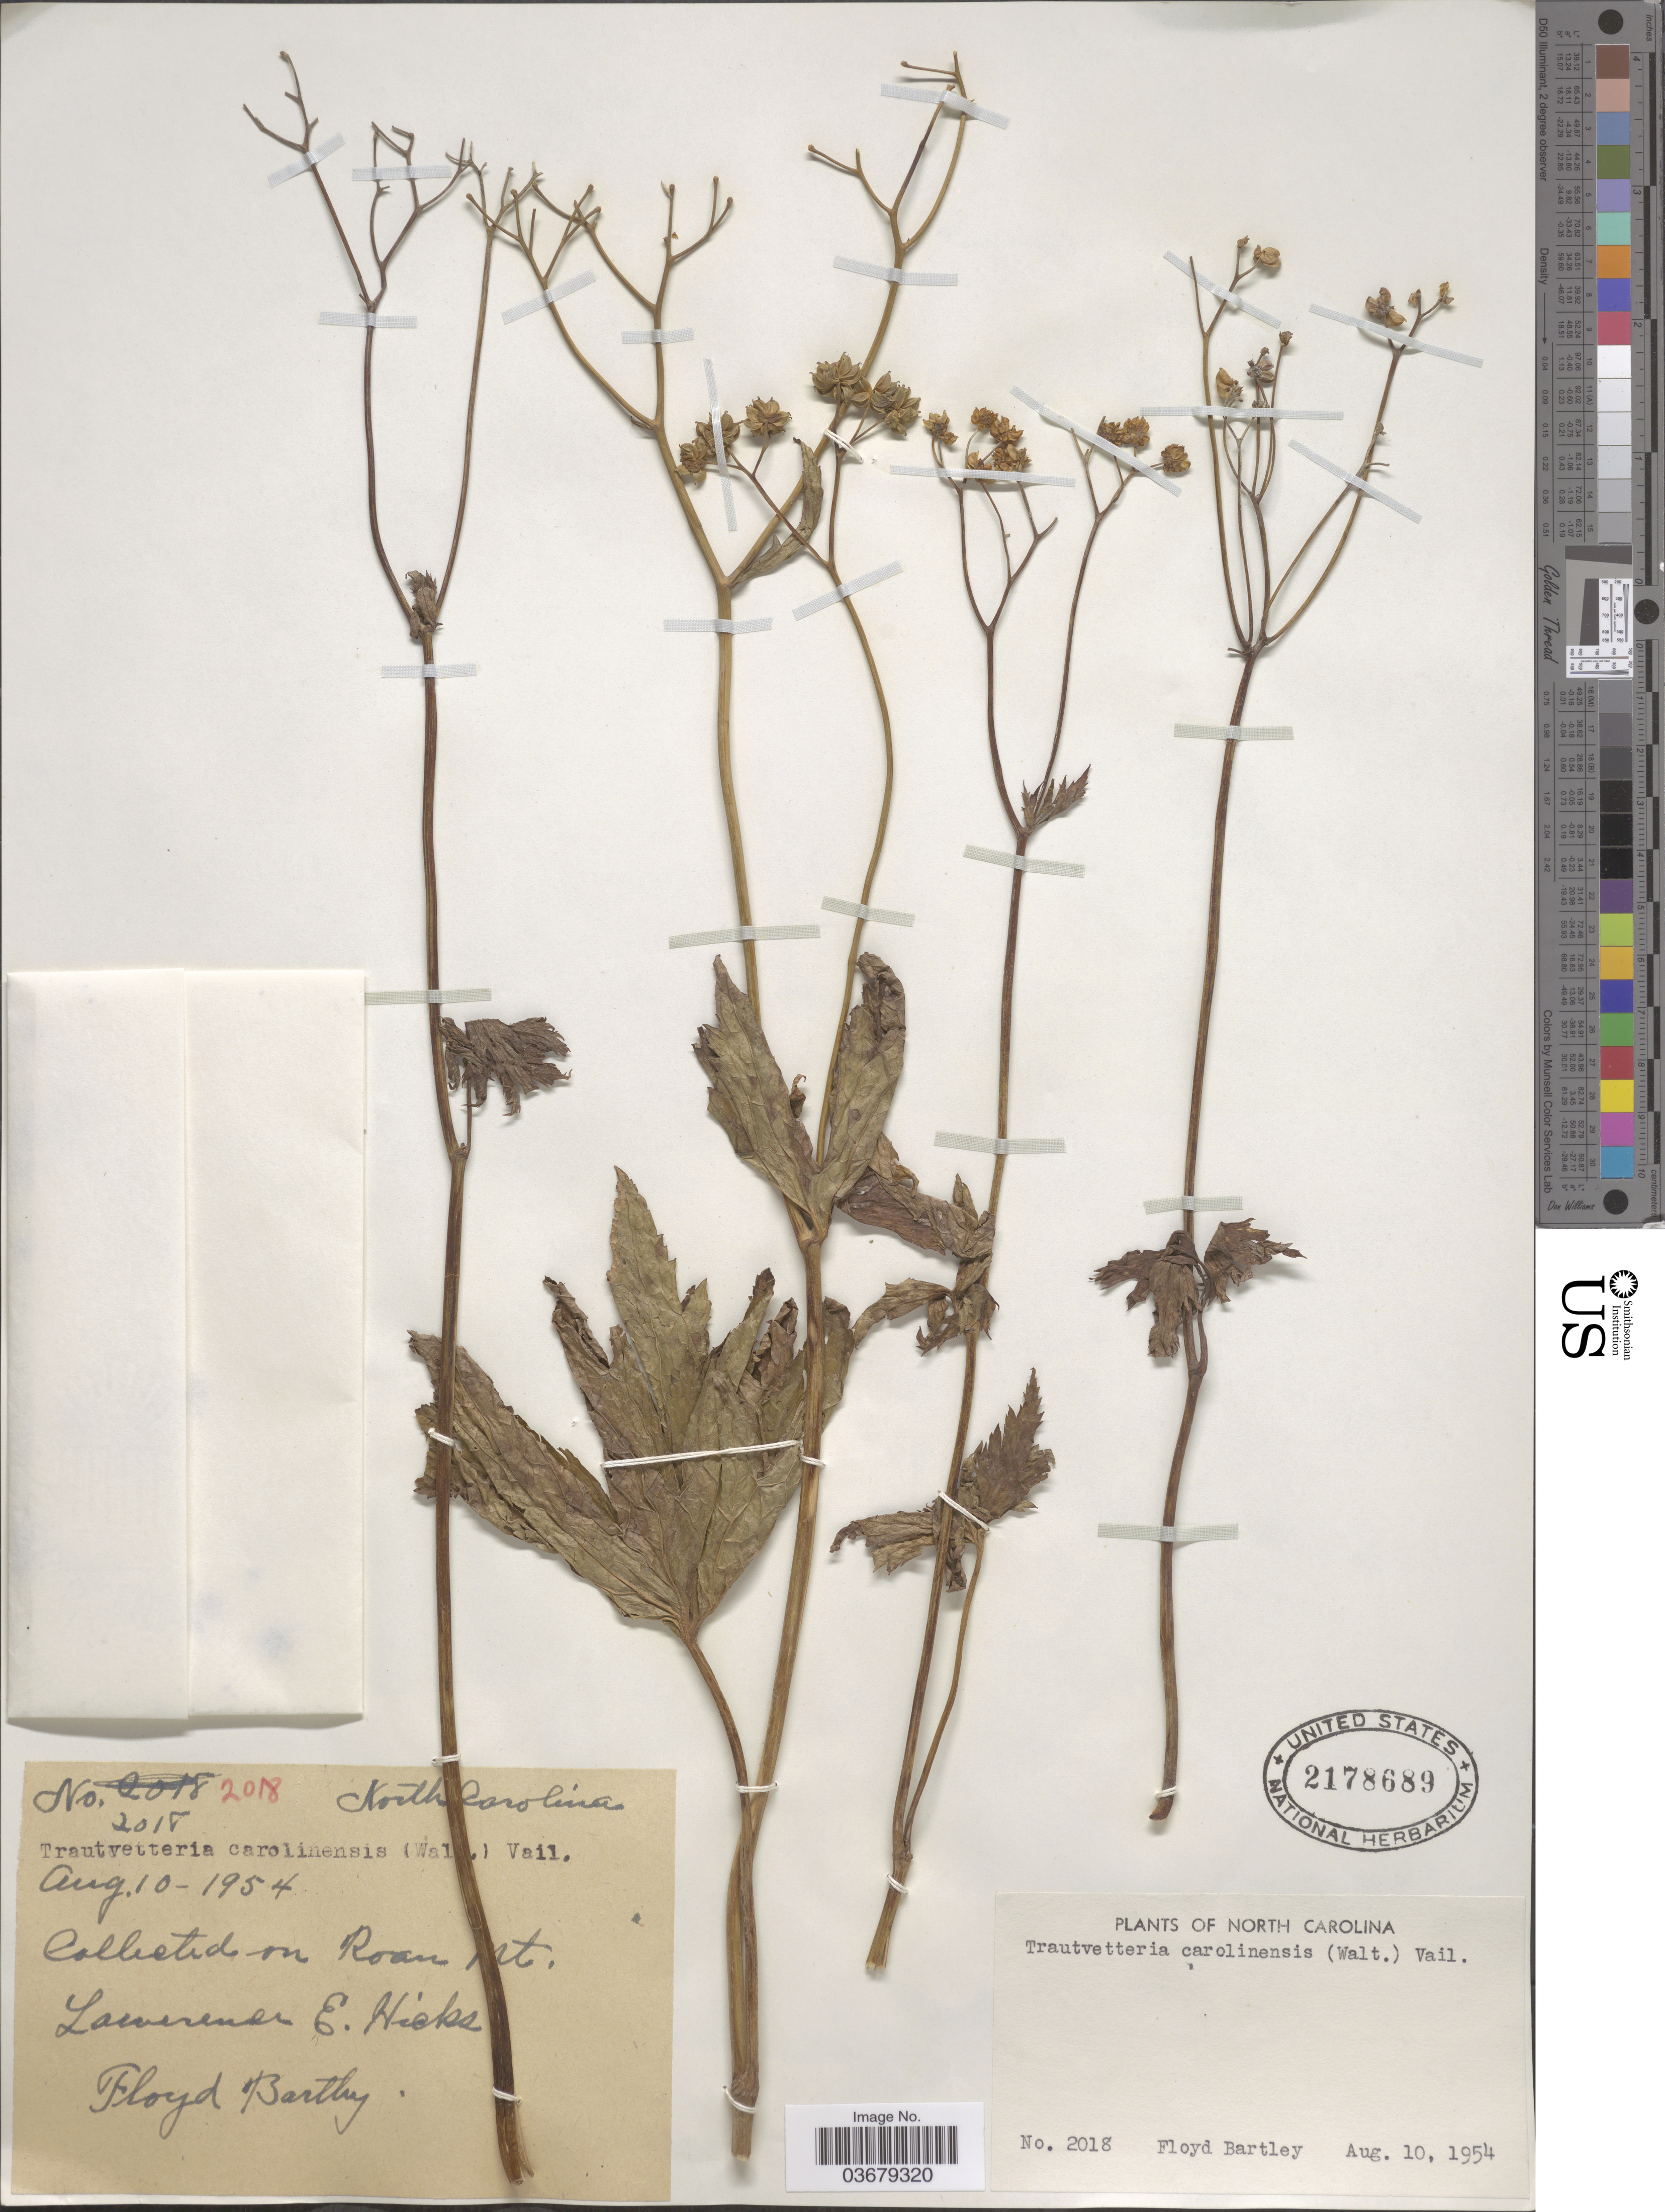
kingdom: Plantae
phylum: Tracheophyta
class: Magnoliopsida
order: Ranunculales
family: Ranunculaceae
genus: Trautvetteria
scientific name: Trautvetteria caroliniensis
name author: (Walter) Vail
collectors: L. E. Hicks & F. Bartley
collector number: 2018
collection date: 1954-08-10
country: United States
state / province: North Carolina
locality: Roan Mt.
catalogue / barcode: US 2178689